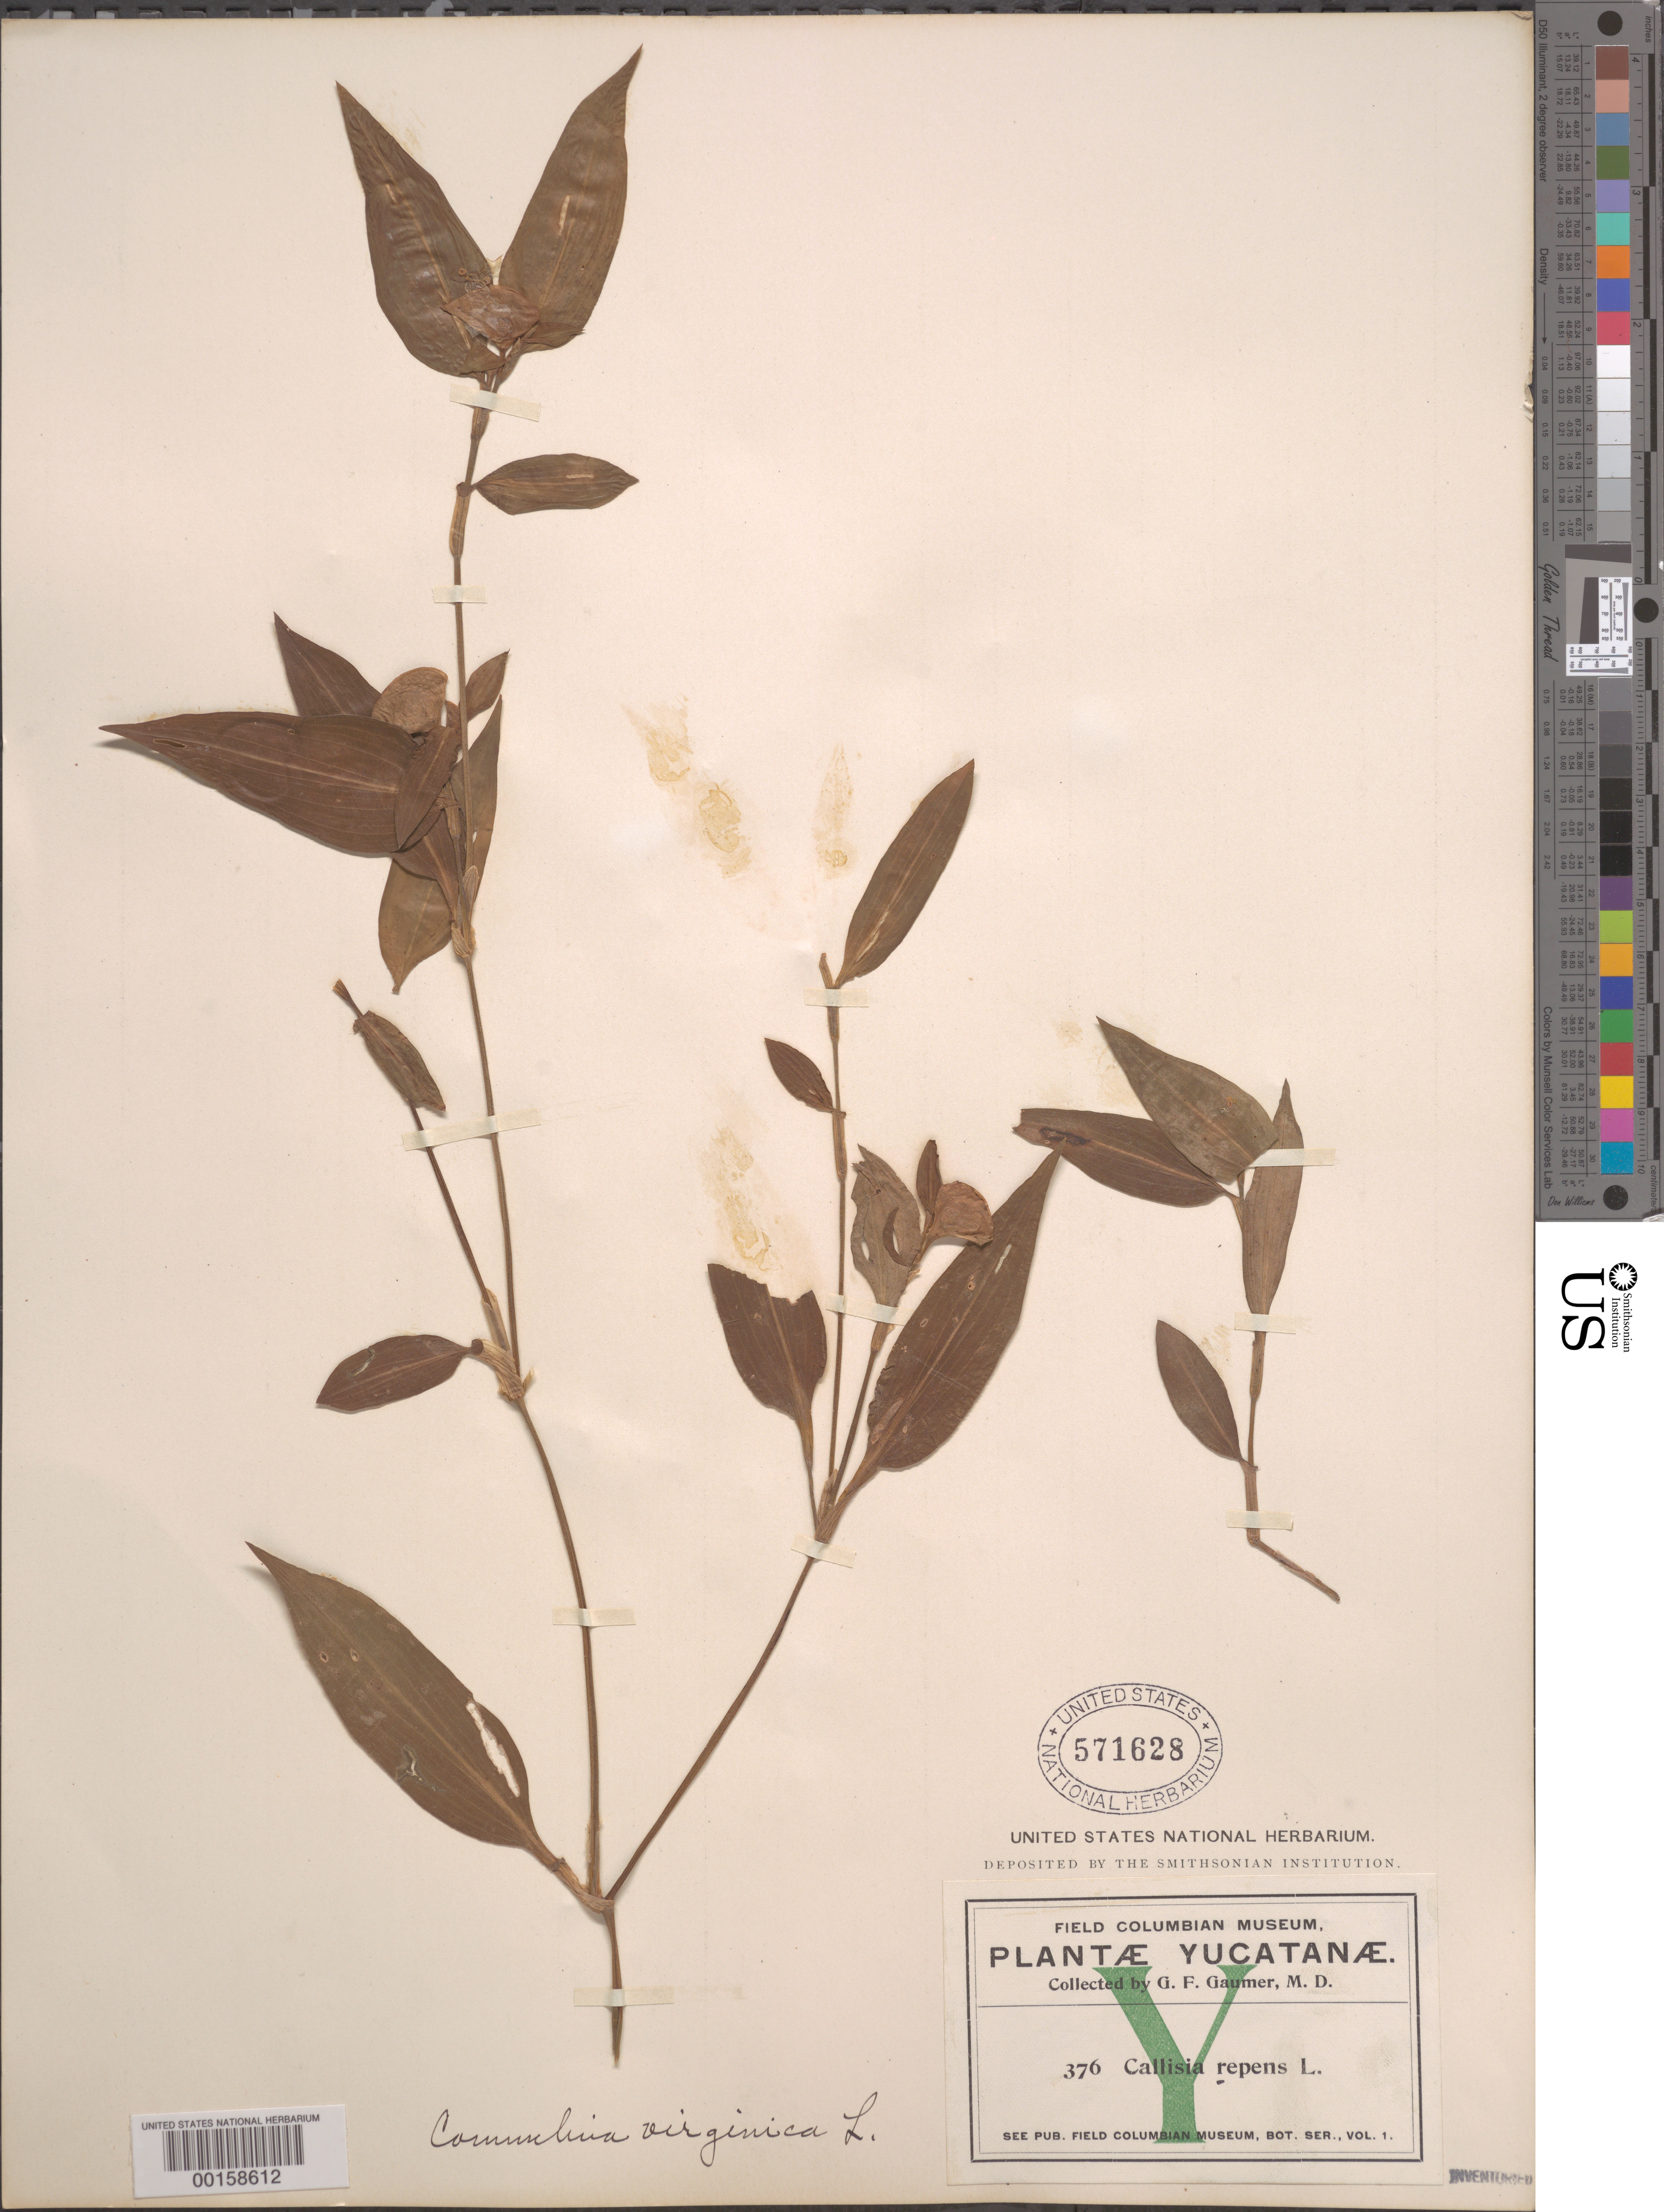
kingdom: Plantae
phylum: Tracheophyta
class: Liliopsida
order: Commelinales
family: Commelinaceae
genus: Commelina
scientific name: Commelina erecta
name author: L.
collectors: G. F. Gaumer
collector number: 376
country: Mexico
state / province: Yucatán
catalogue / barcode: US 571628